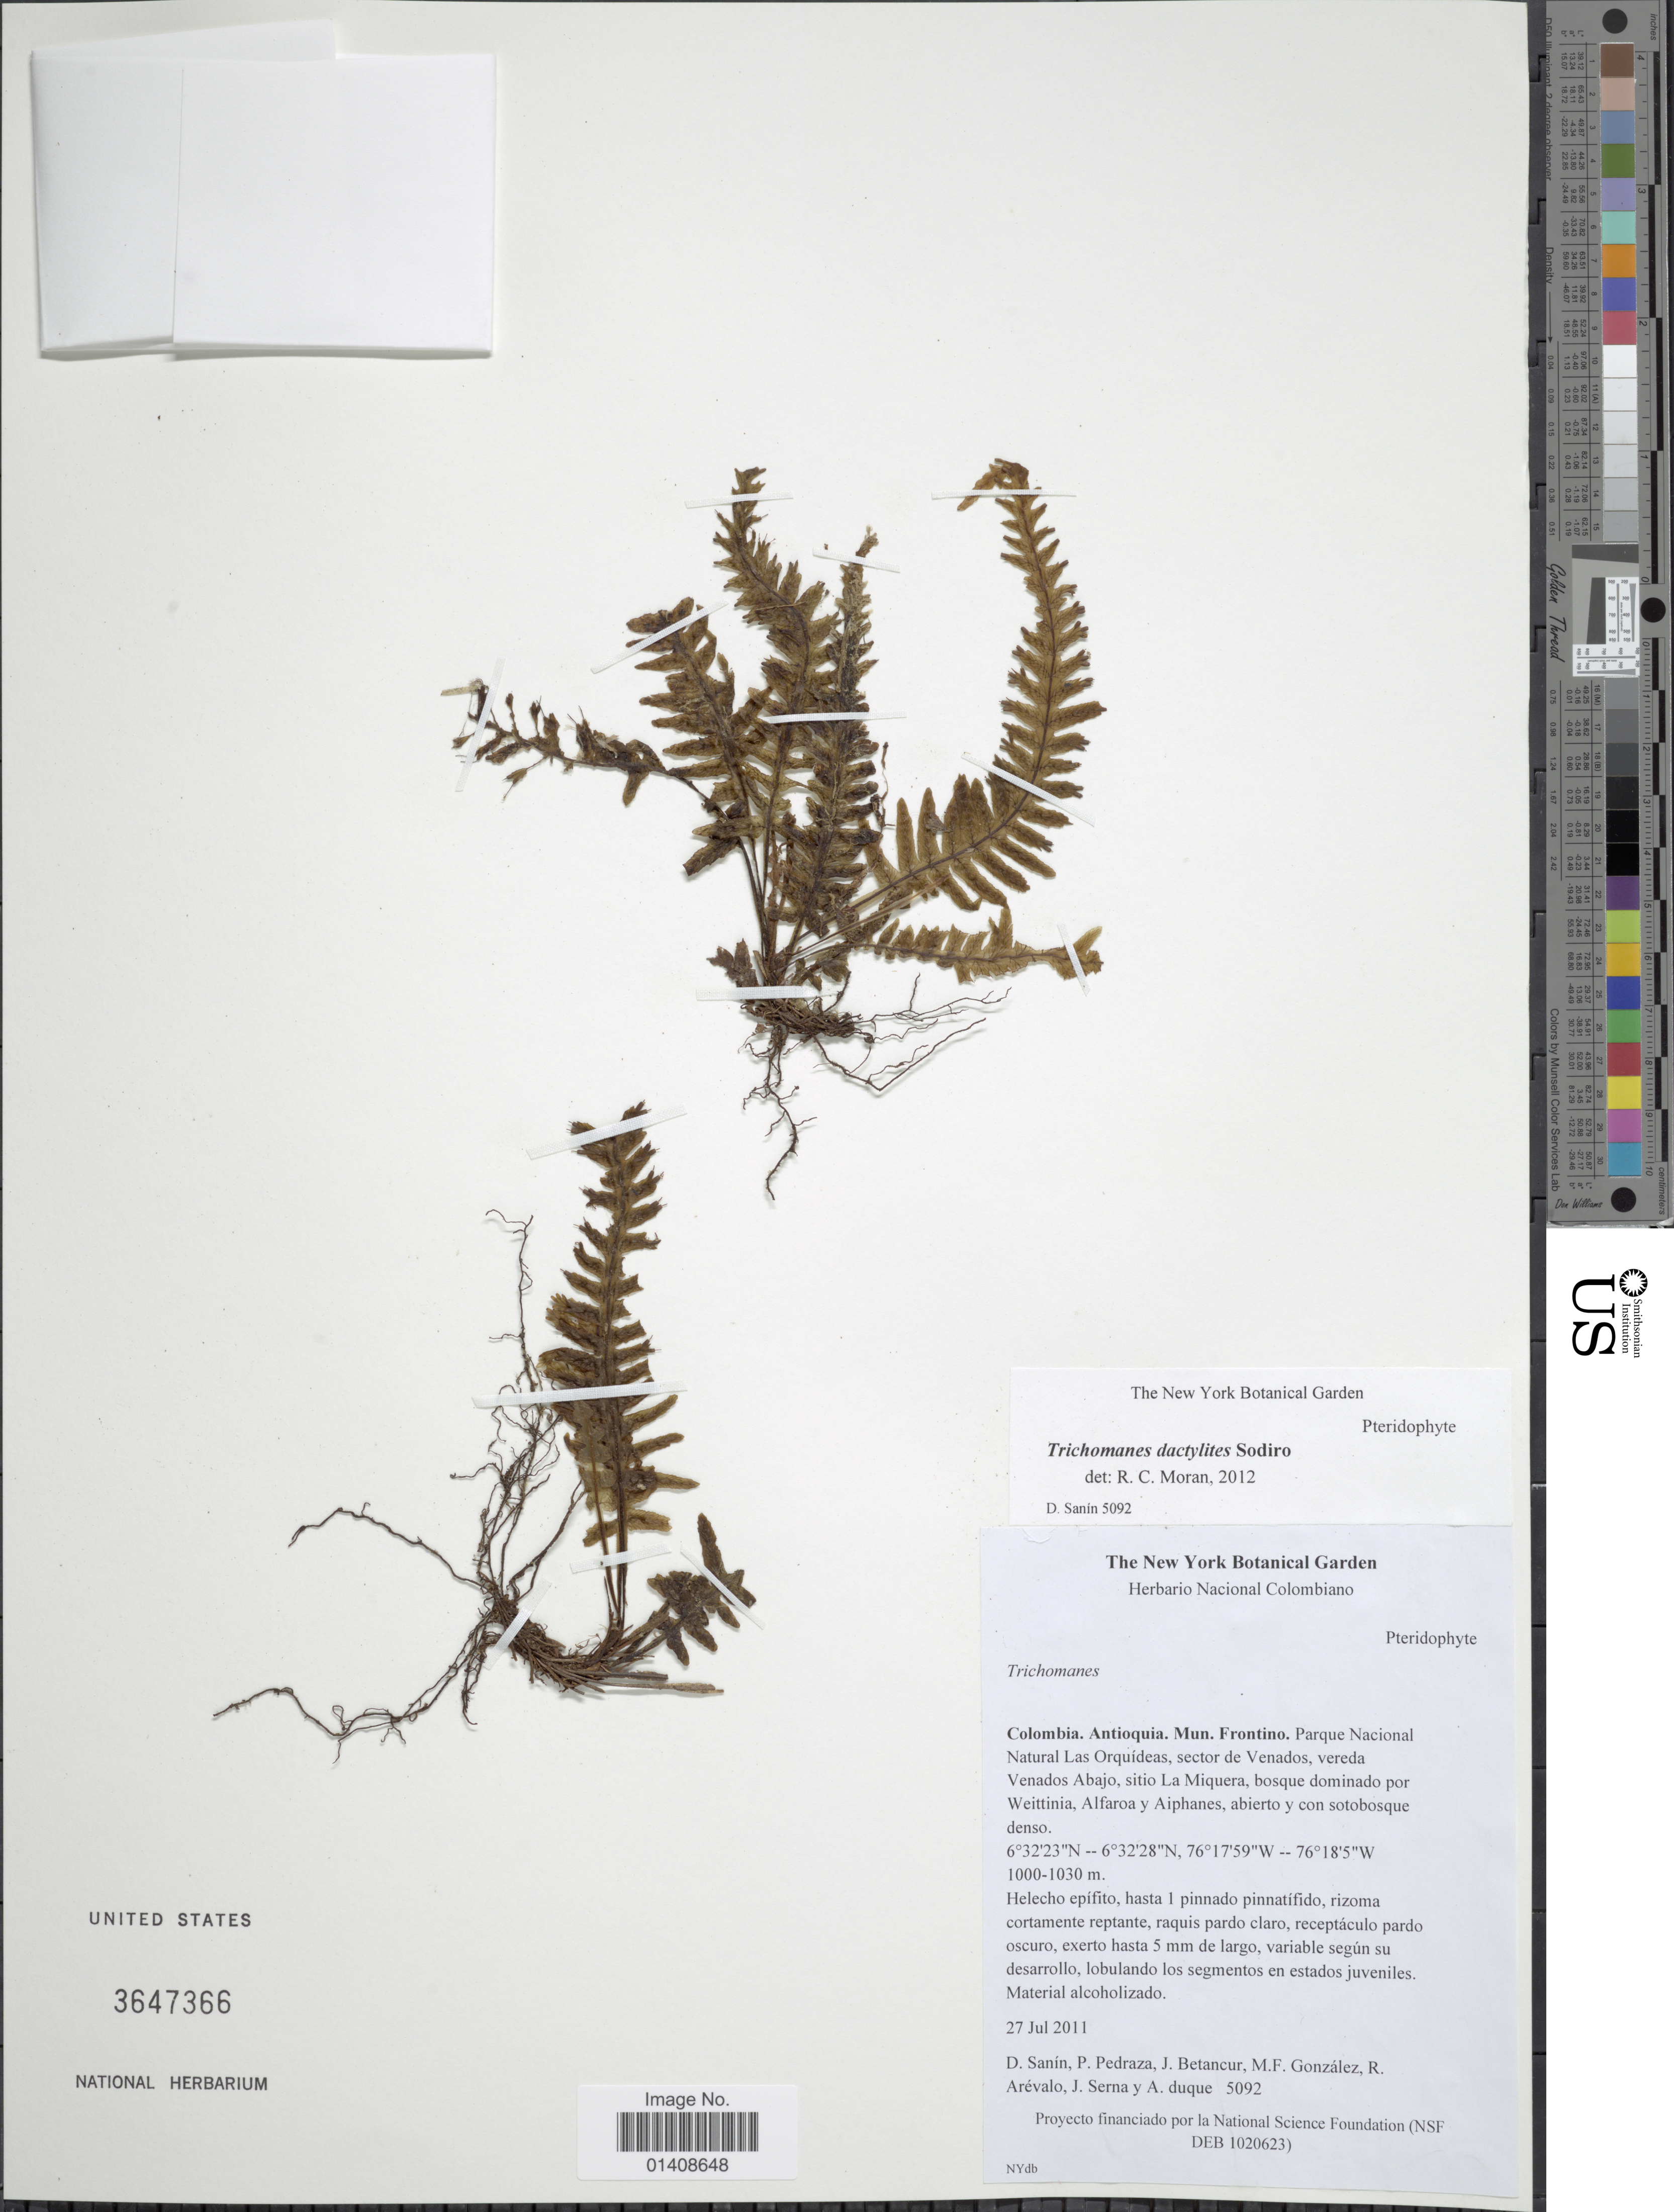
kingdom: Plantae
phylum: Tracheophyta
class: Polypodiopsida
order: Hymenophyllales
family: Hymenophyllaceae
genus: Trichomanes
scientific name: Trichomanes dactylites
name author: Sodiro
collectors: D. Sanin, P. Pedraza, J. Betancur, M. Gonzalez & et al.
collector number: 5092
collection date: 2011-07-27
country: Colombia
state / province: Antioquia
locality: Mun. Frontino. Parque Nacional Natural Las Orquideas, sector de Venados, vereda Venados Abajo, sitio La Miquera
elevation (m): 1000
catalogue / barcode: US 3647366